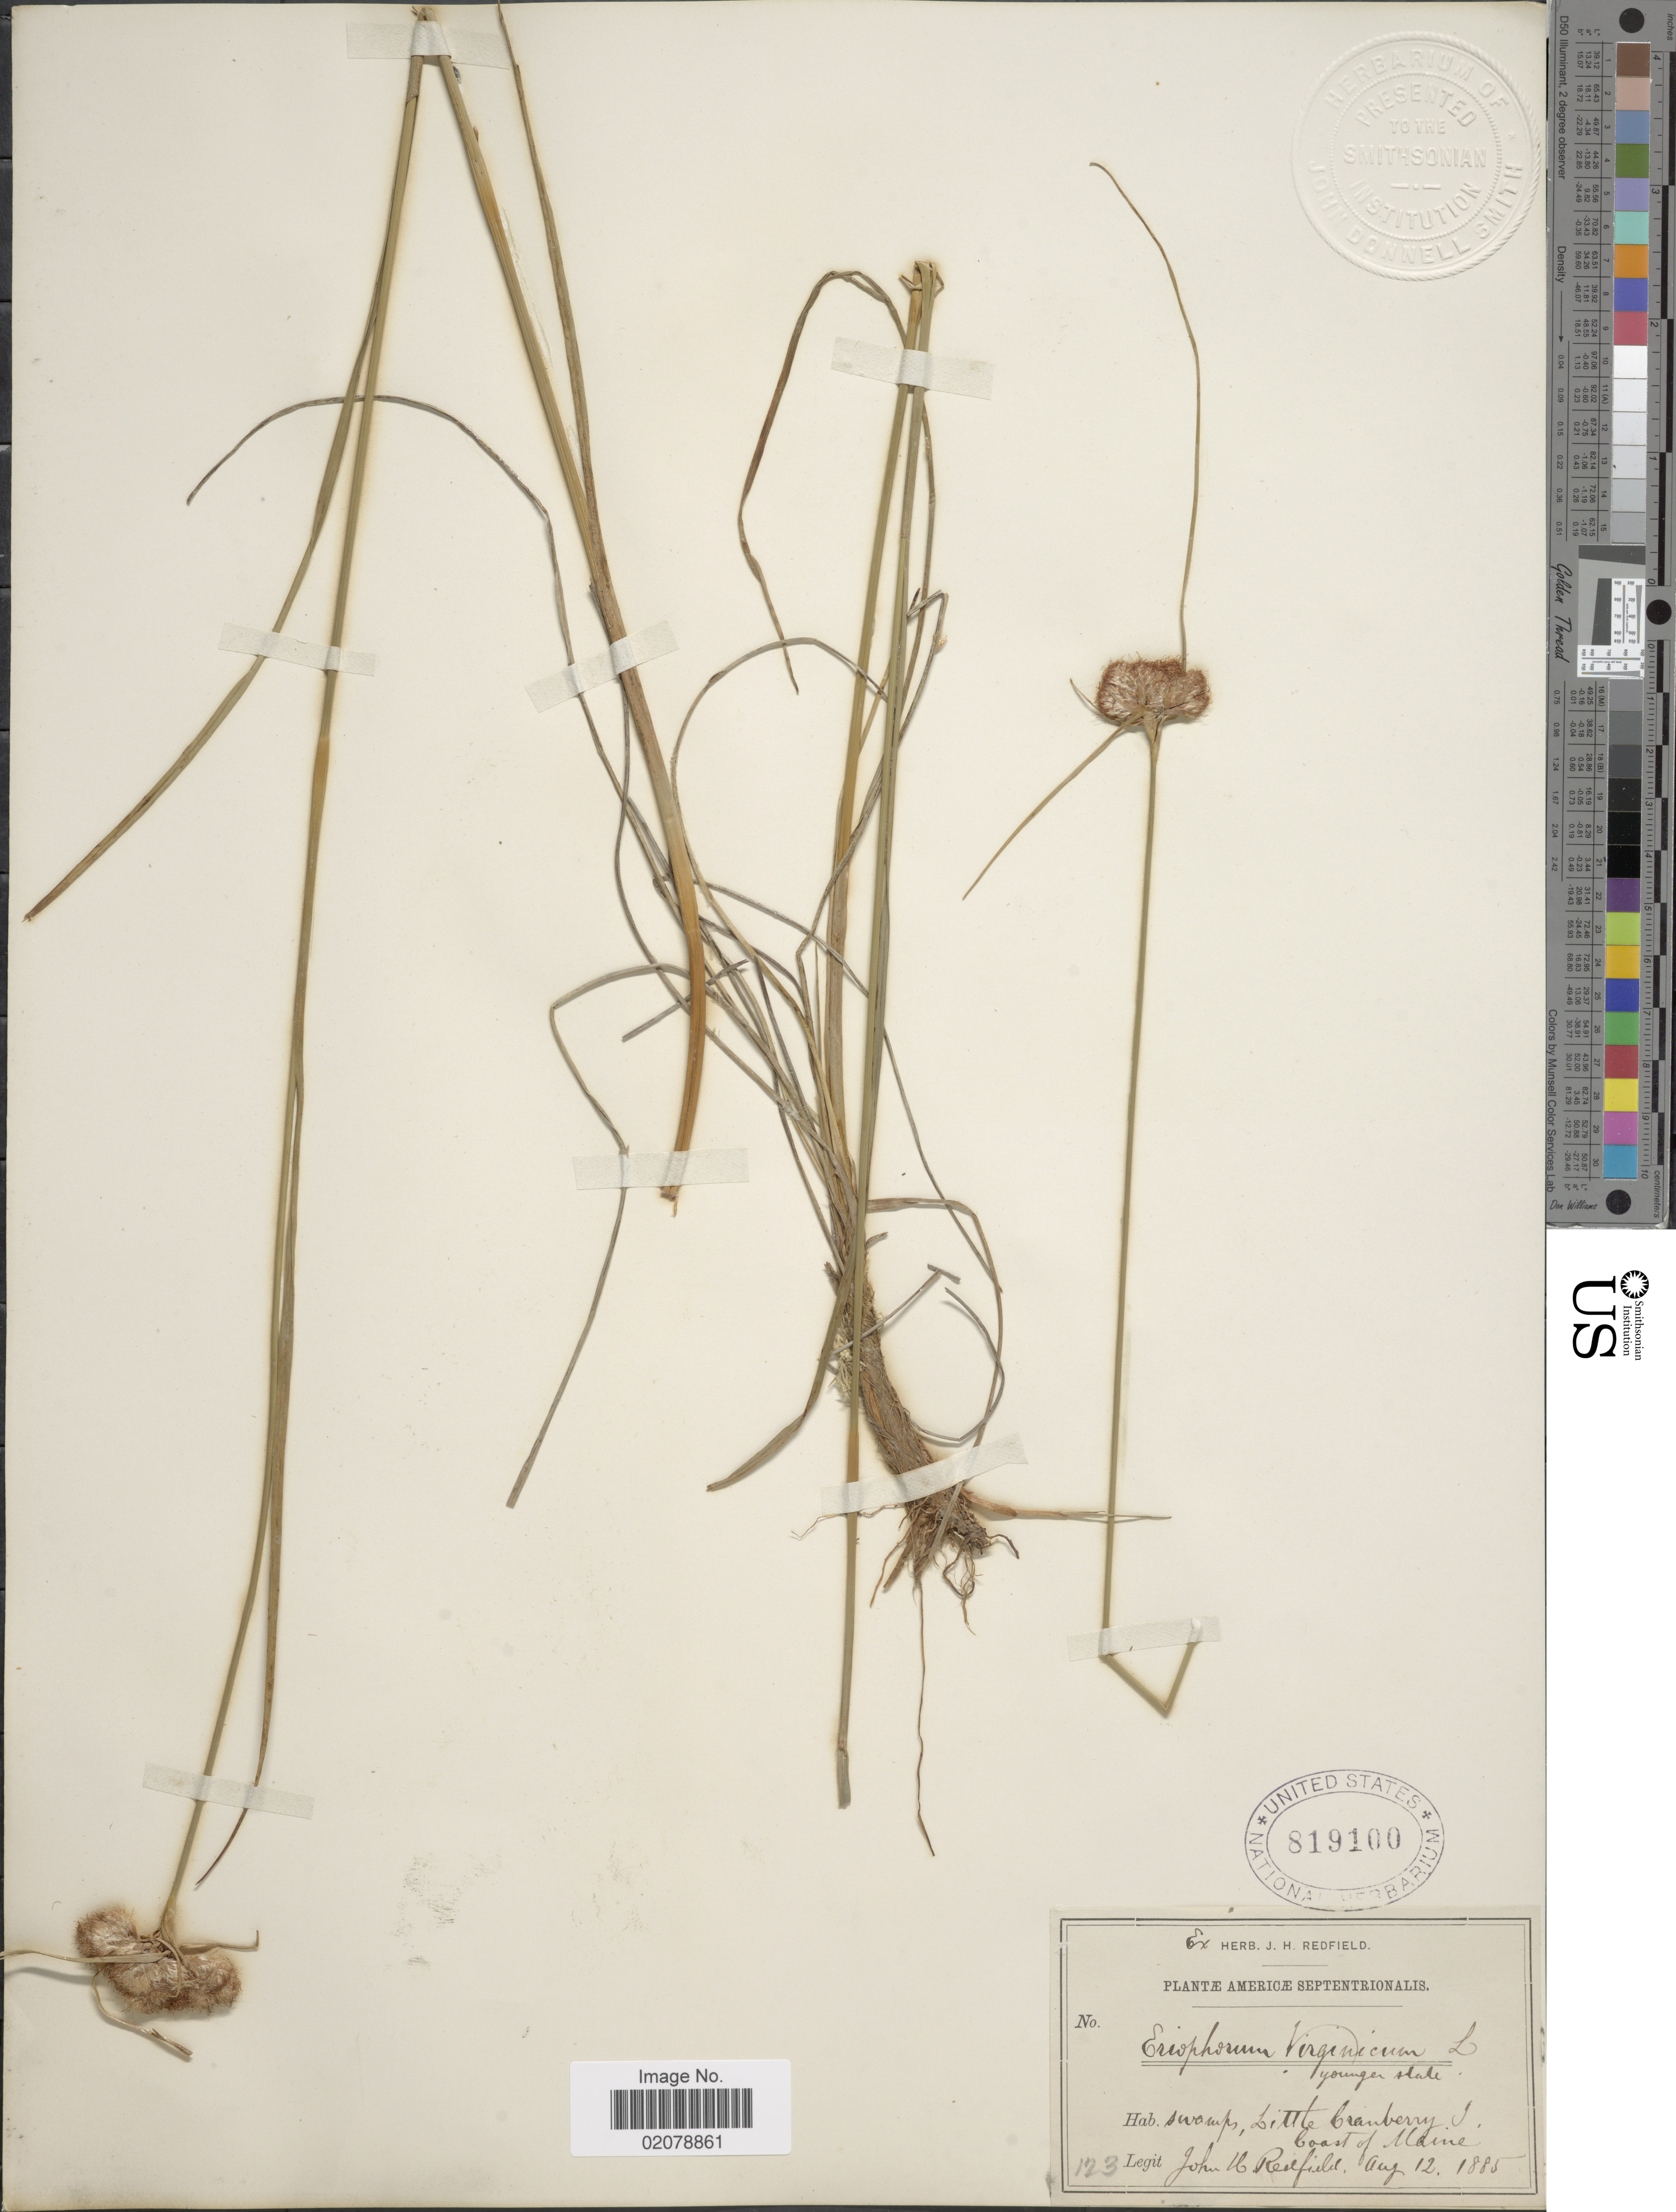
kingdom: Plantae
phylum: Tracheophyta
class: Liliopsida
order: Poales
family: Cyperaceae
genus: Eriophorum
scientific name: Eriophorum virginicum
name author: L.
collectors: J. Redfield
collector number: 123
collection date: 1885-08-12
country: United States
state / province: Maine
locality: Little Cranberry I. Coast of Maine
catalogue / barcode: US 819100